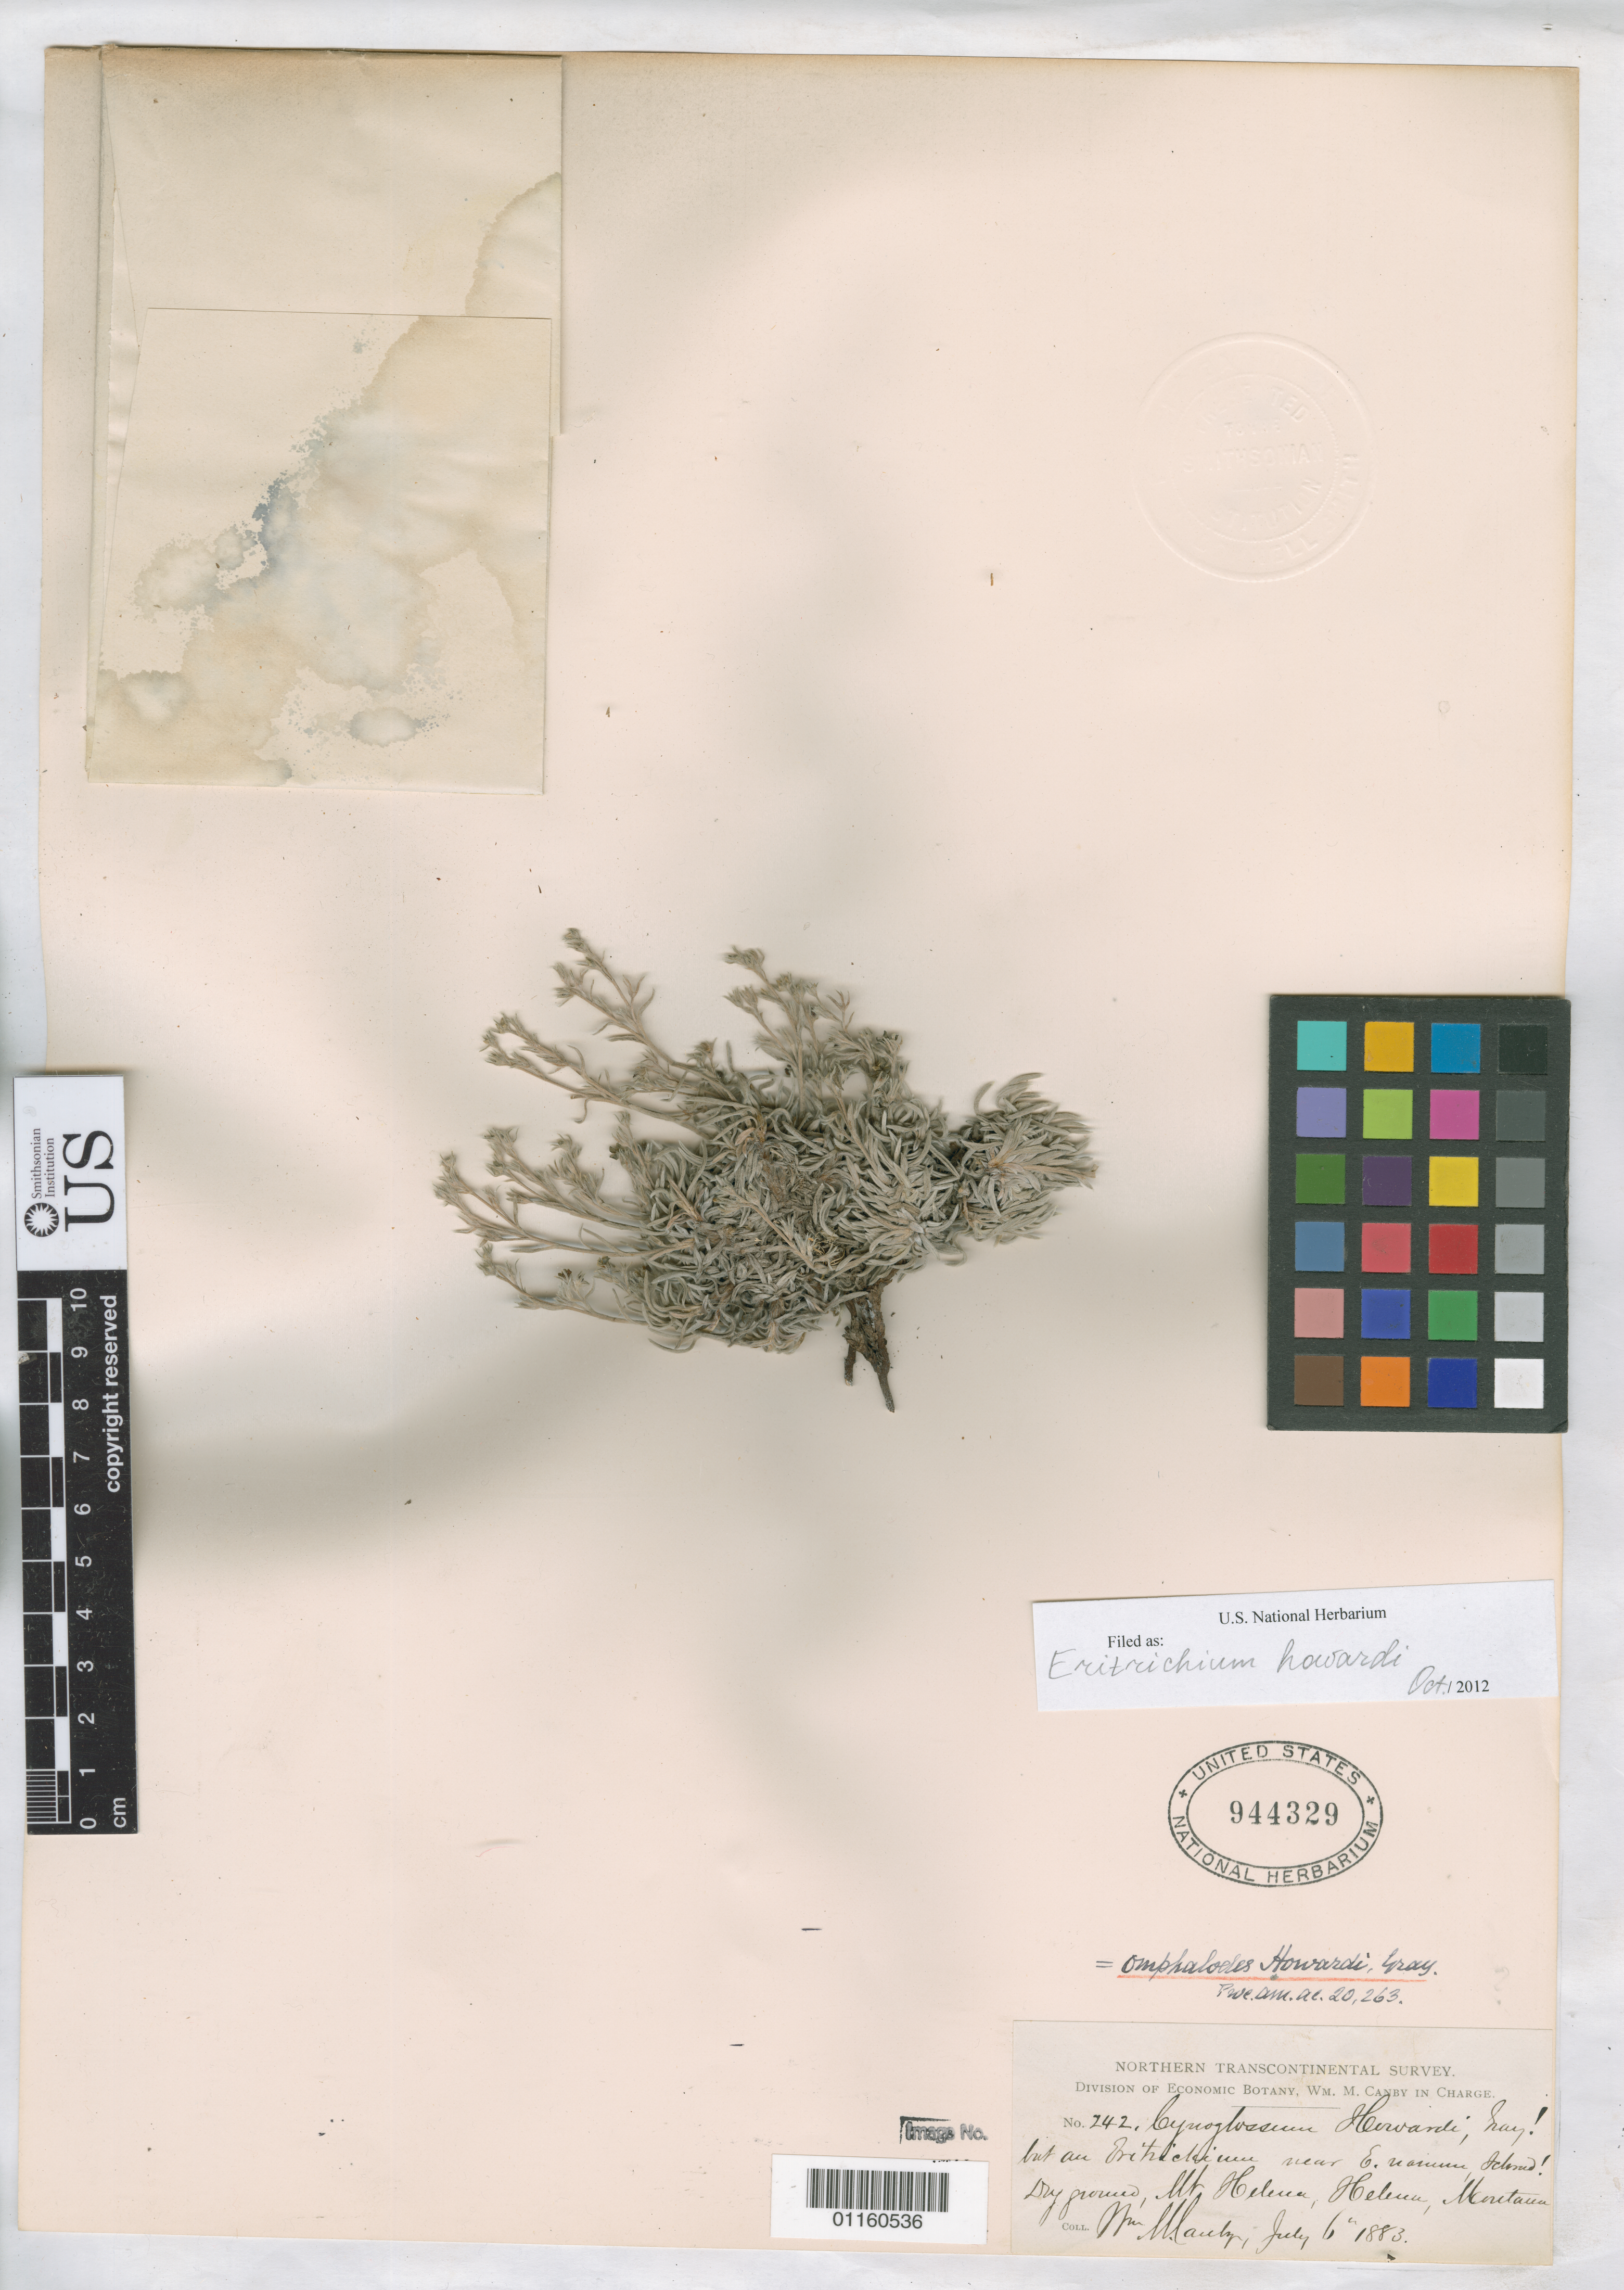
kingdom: Plantae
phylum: Tracheophyta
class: Magnoliopsida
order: Boraginales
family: Boraginaceae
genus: Eritrichium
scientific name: Eritrichium howardii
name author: (A. Gray) Rydb.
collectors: W. M. Canby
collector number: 242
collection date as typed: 6 Jul 1883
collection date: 1883-07-06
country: United States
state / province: Montana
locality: Mount Helena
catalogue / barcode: US 944329